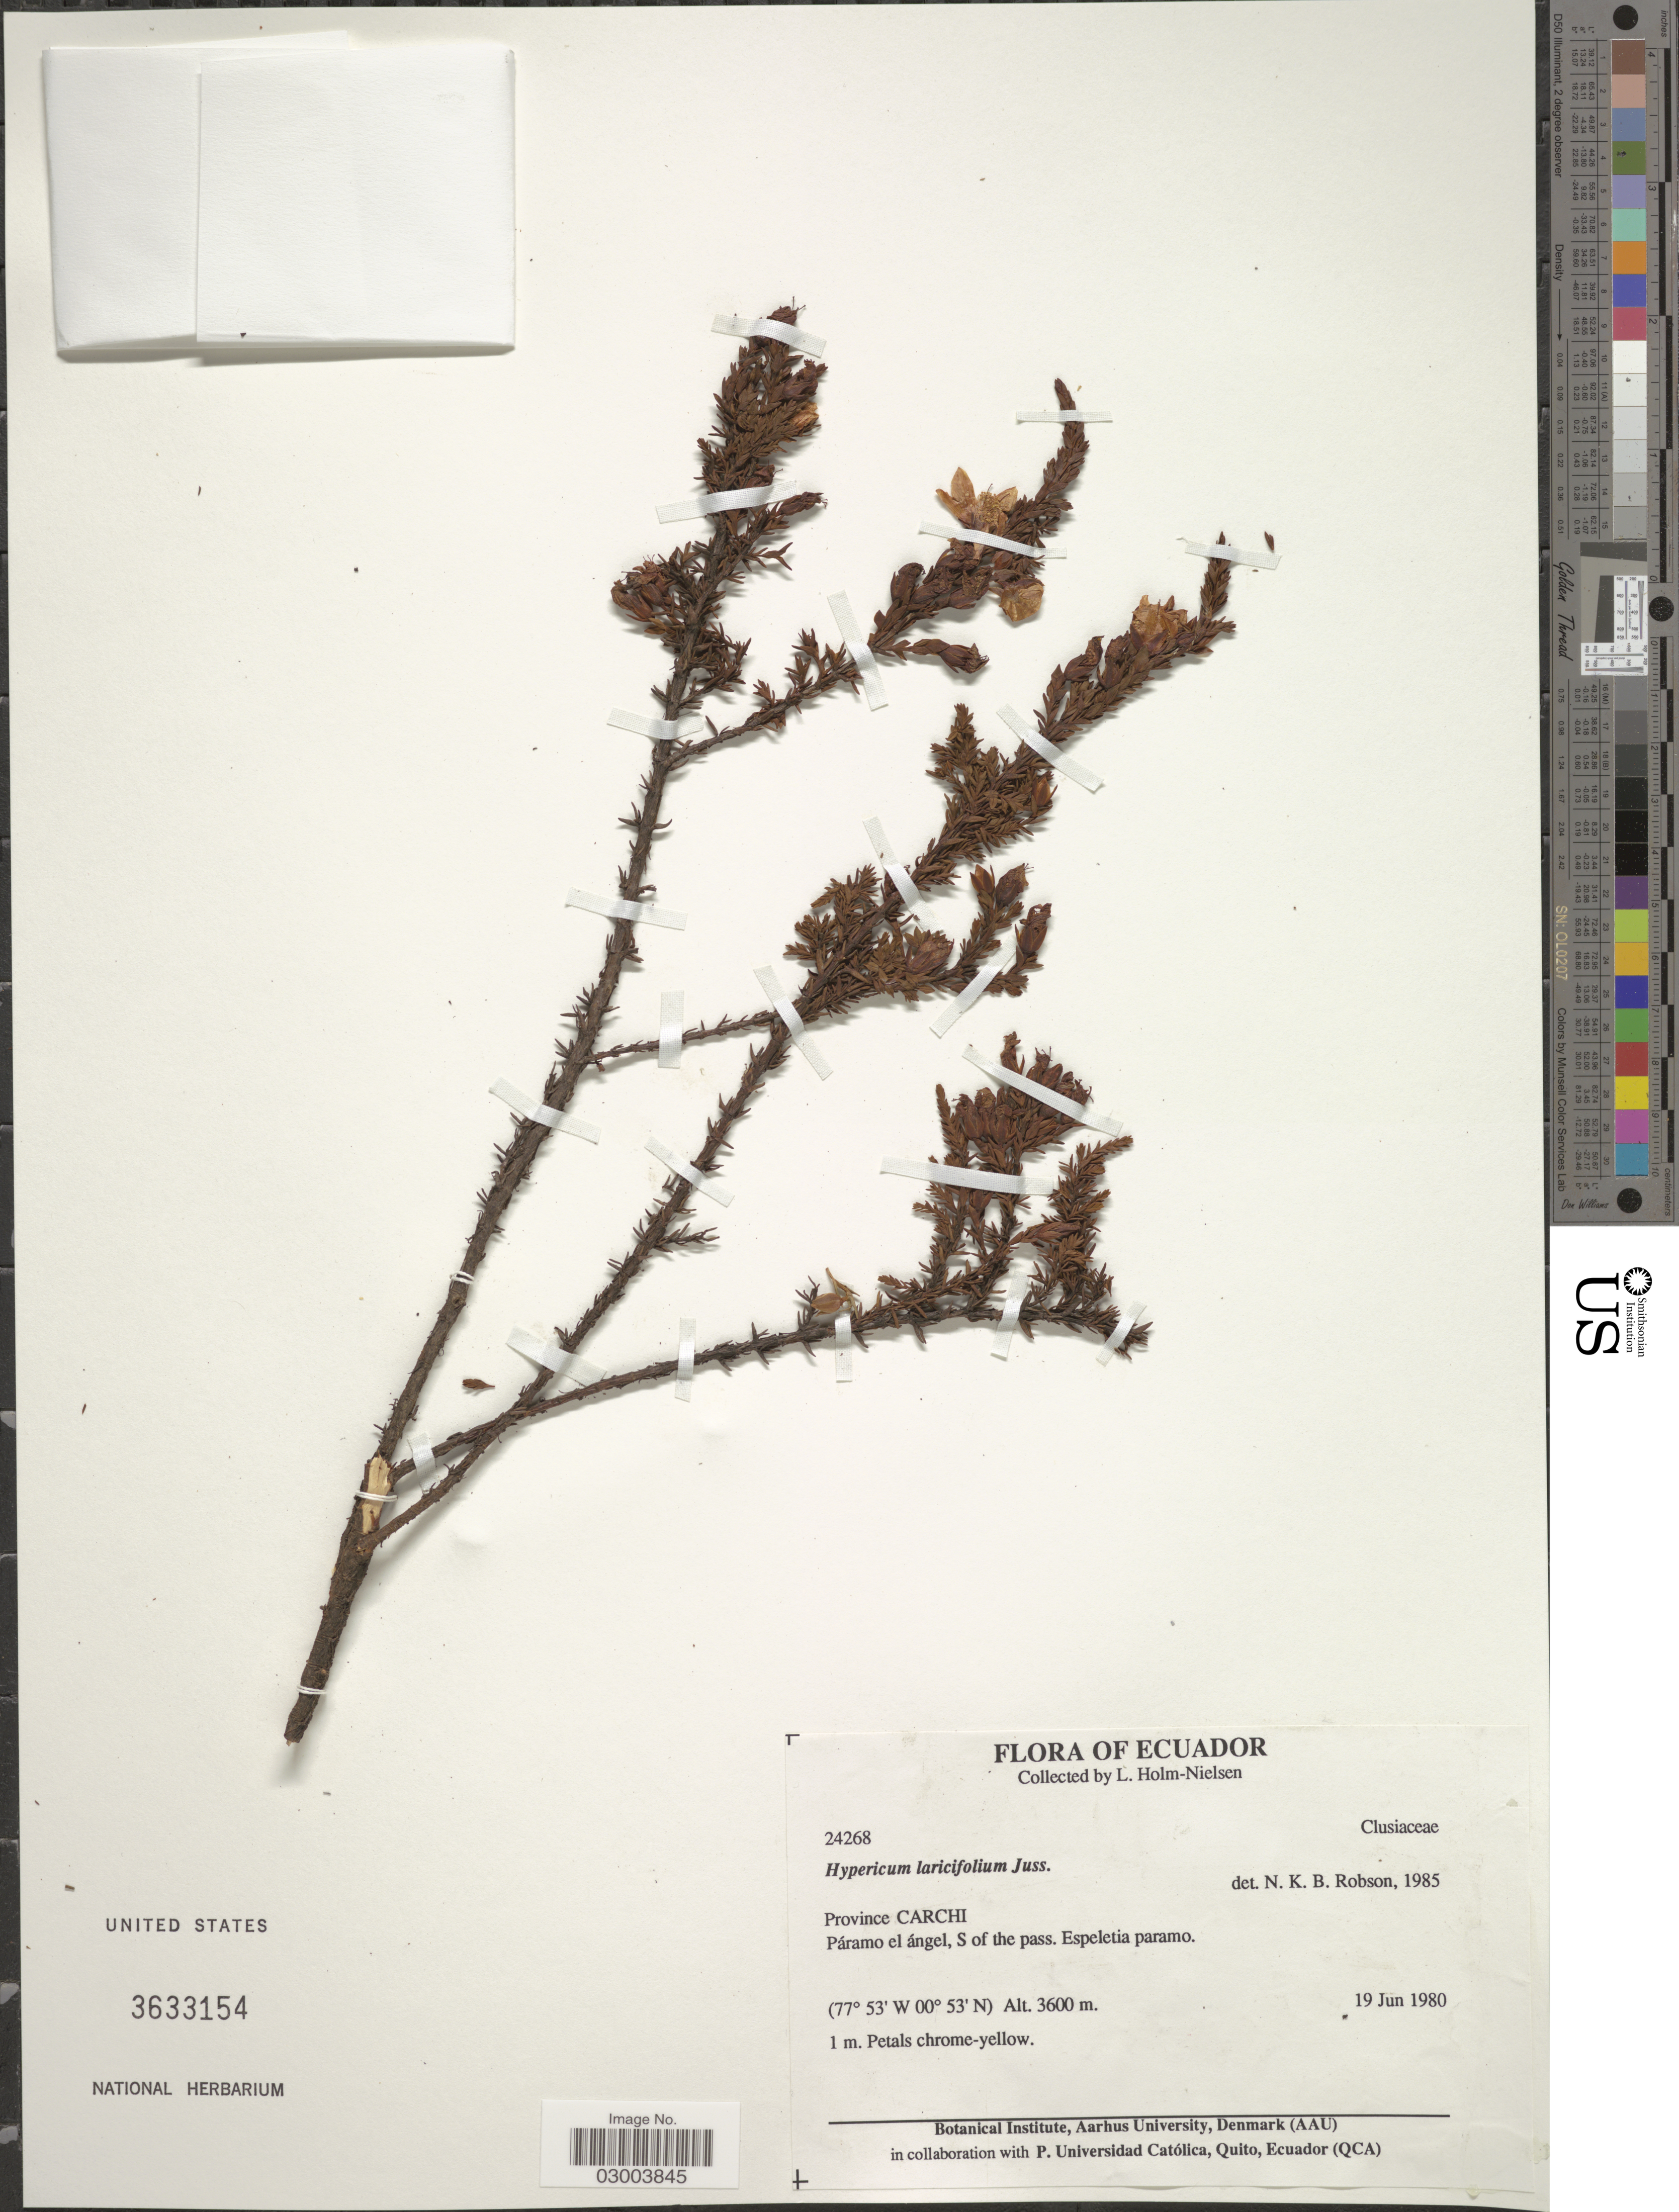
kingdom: Plantae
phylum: Tracheophyta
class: Magnoliopsida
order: Malpighiales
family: Hypericaceae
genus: Hypericum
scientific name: Hypericum laricifolium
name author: Juss.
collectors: L. Holm-Nielsen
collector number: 24268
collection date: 1980-06-19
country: Ecuador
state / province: Carchi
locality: Páramo el ángel, S of the pass.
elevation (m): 3600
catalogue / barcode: US 3633154